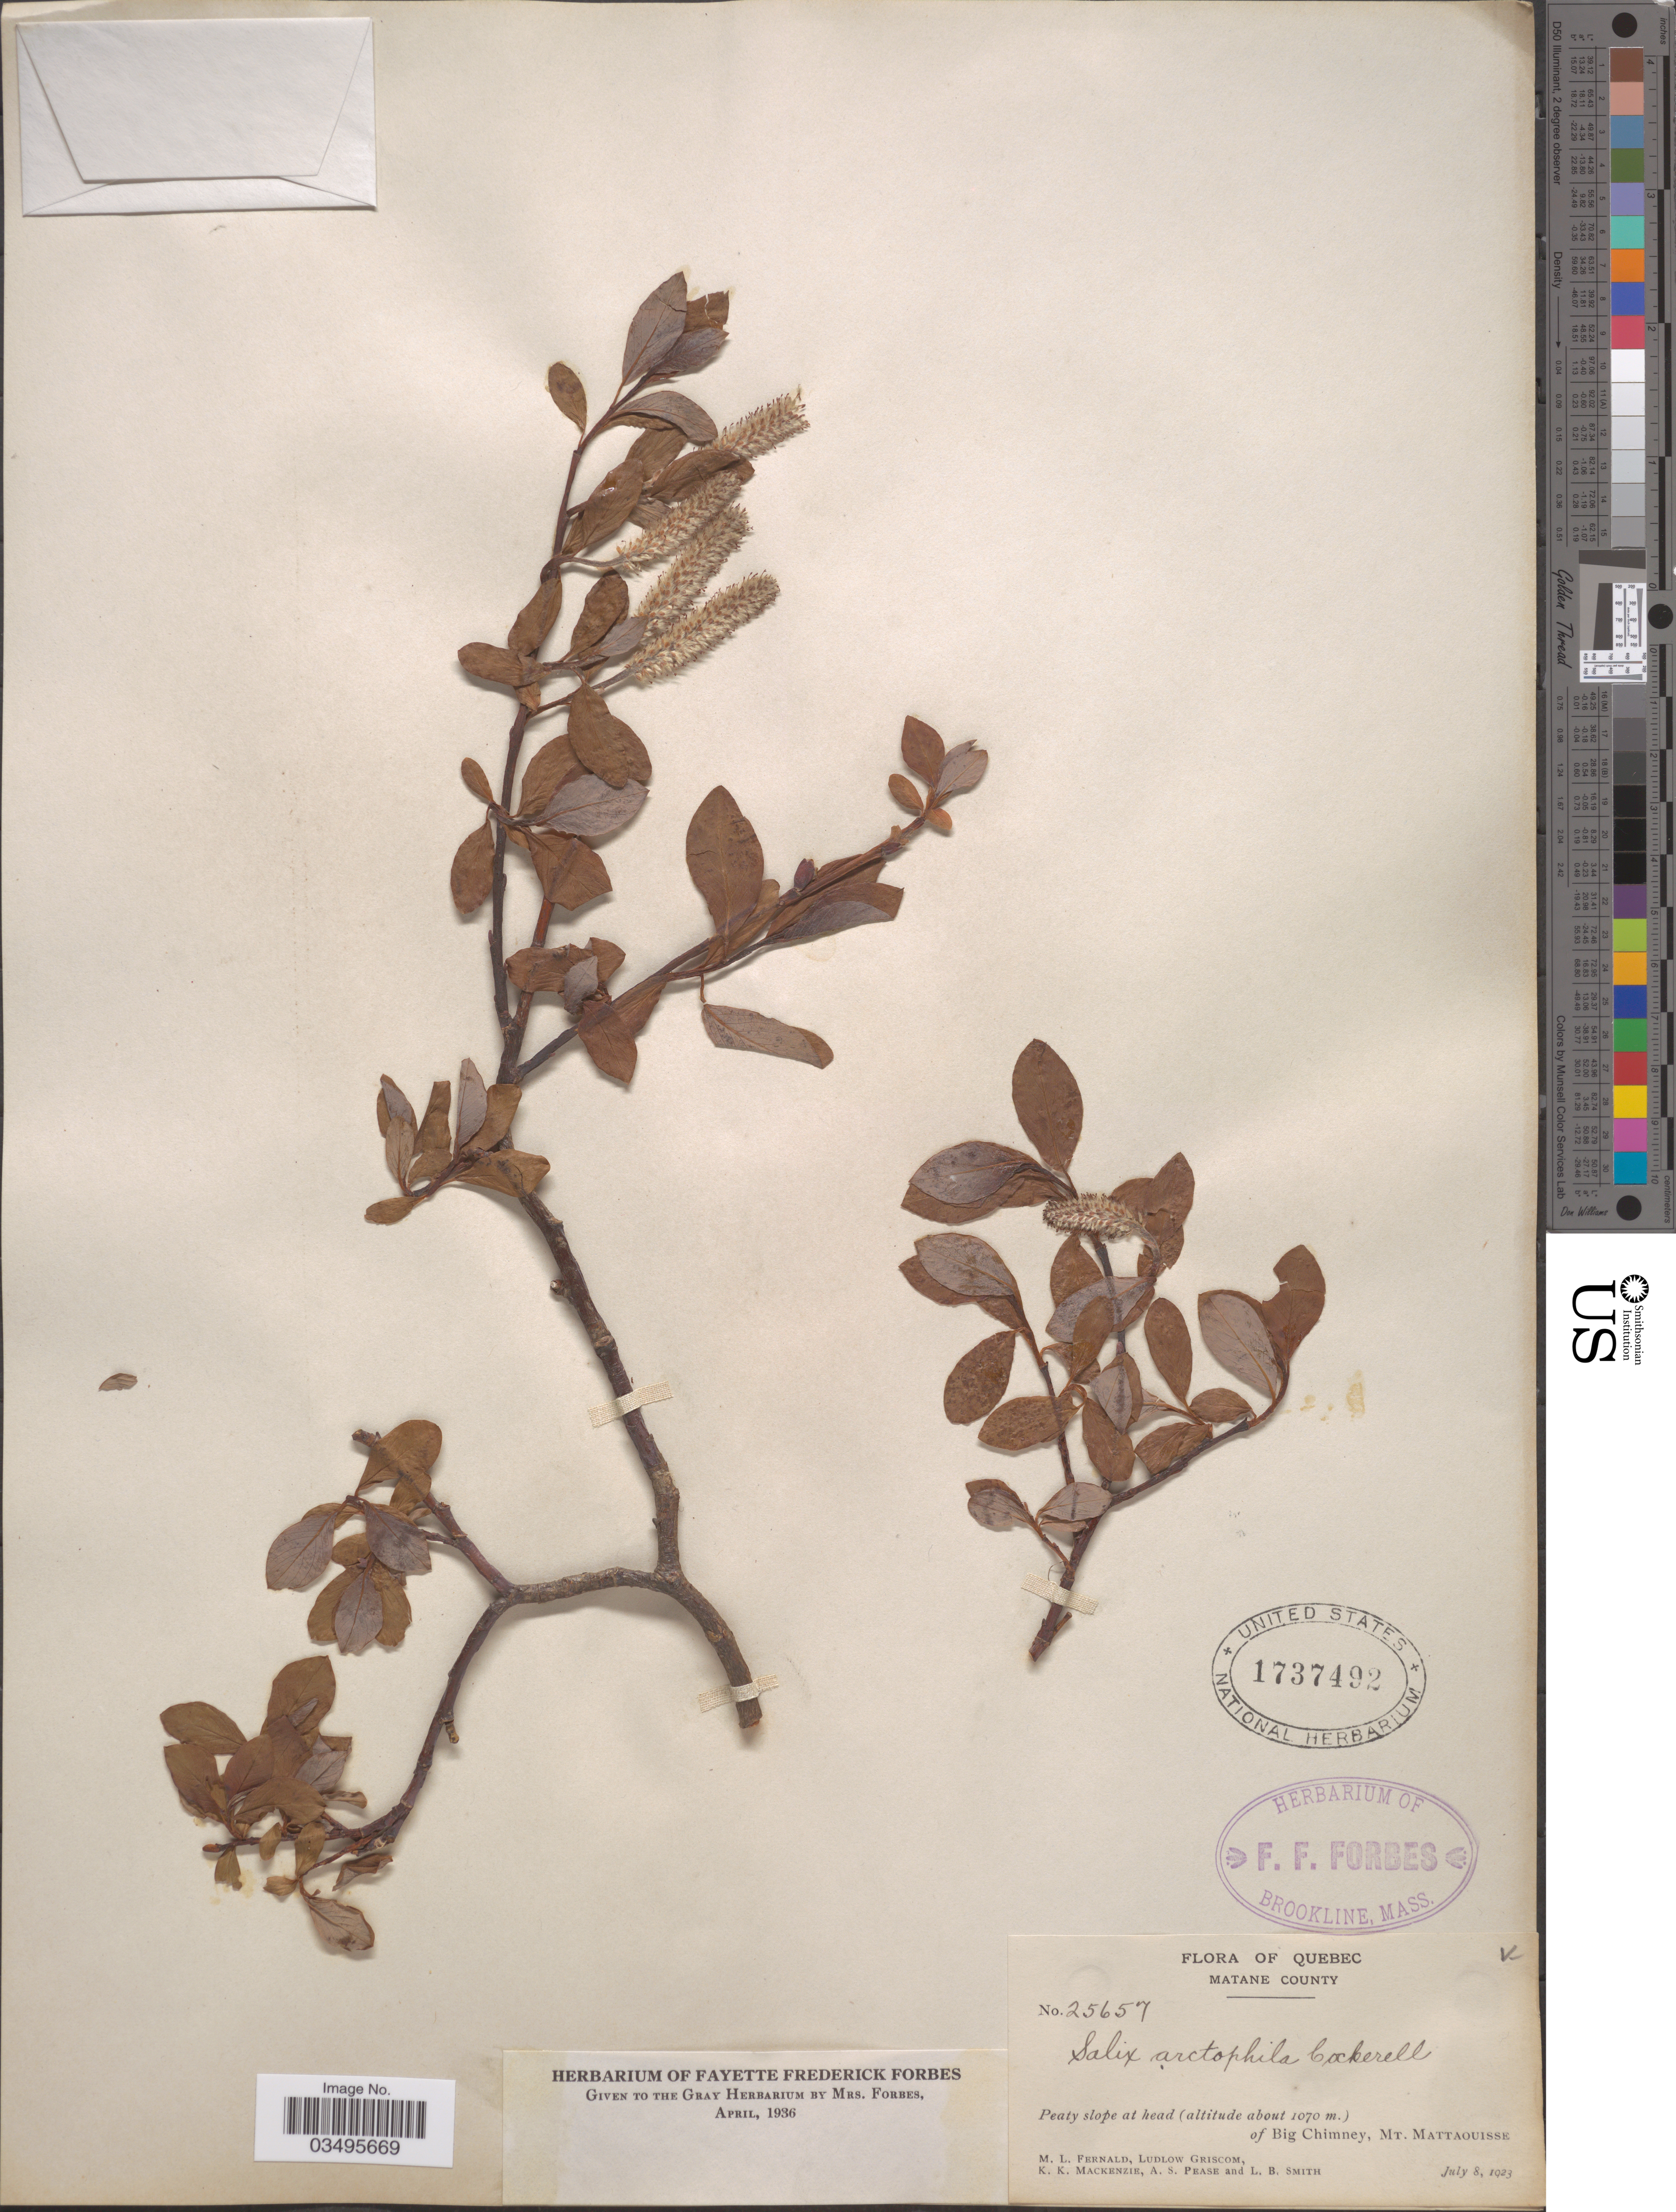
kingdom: Plantae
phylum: Tracheophyta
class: Magnoliopsida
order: Malpighiales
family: Salicaceae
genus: Salix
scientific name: Salix arctophila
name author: Cockerell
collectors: M. L. Fernald, L. Griscom, K. K. Mackenzie, A. S. Pease & L. Smith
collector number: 25657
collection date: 1923-07-08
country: Canada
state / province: Quebec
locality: Matane County. Peaty slope at head of Big Chimney, Mt. Mattaouisse.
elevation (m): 1070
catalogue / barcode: US 1737492